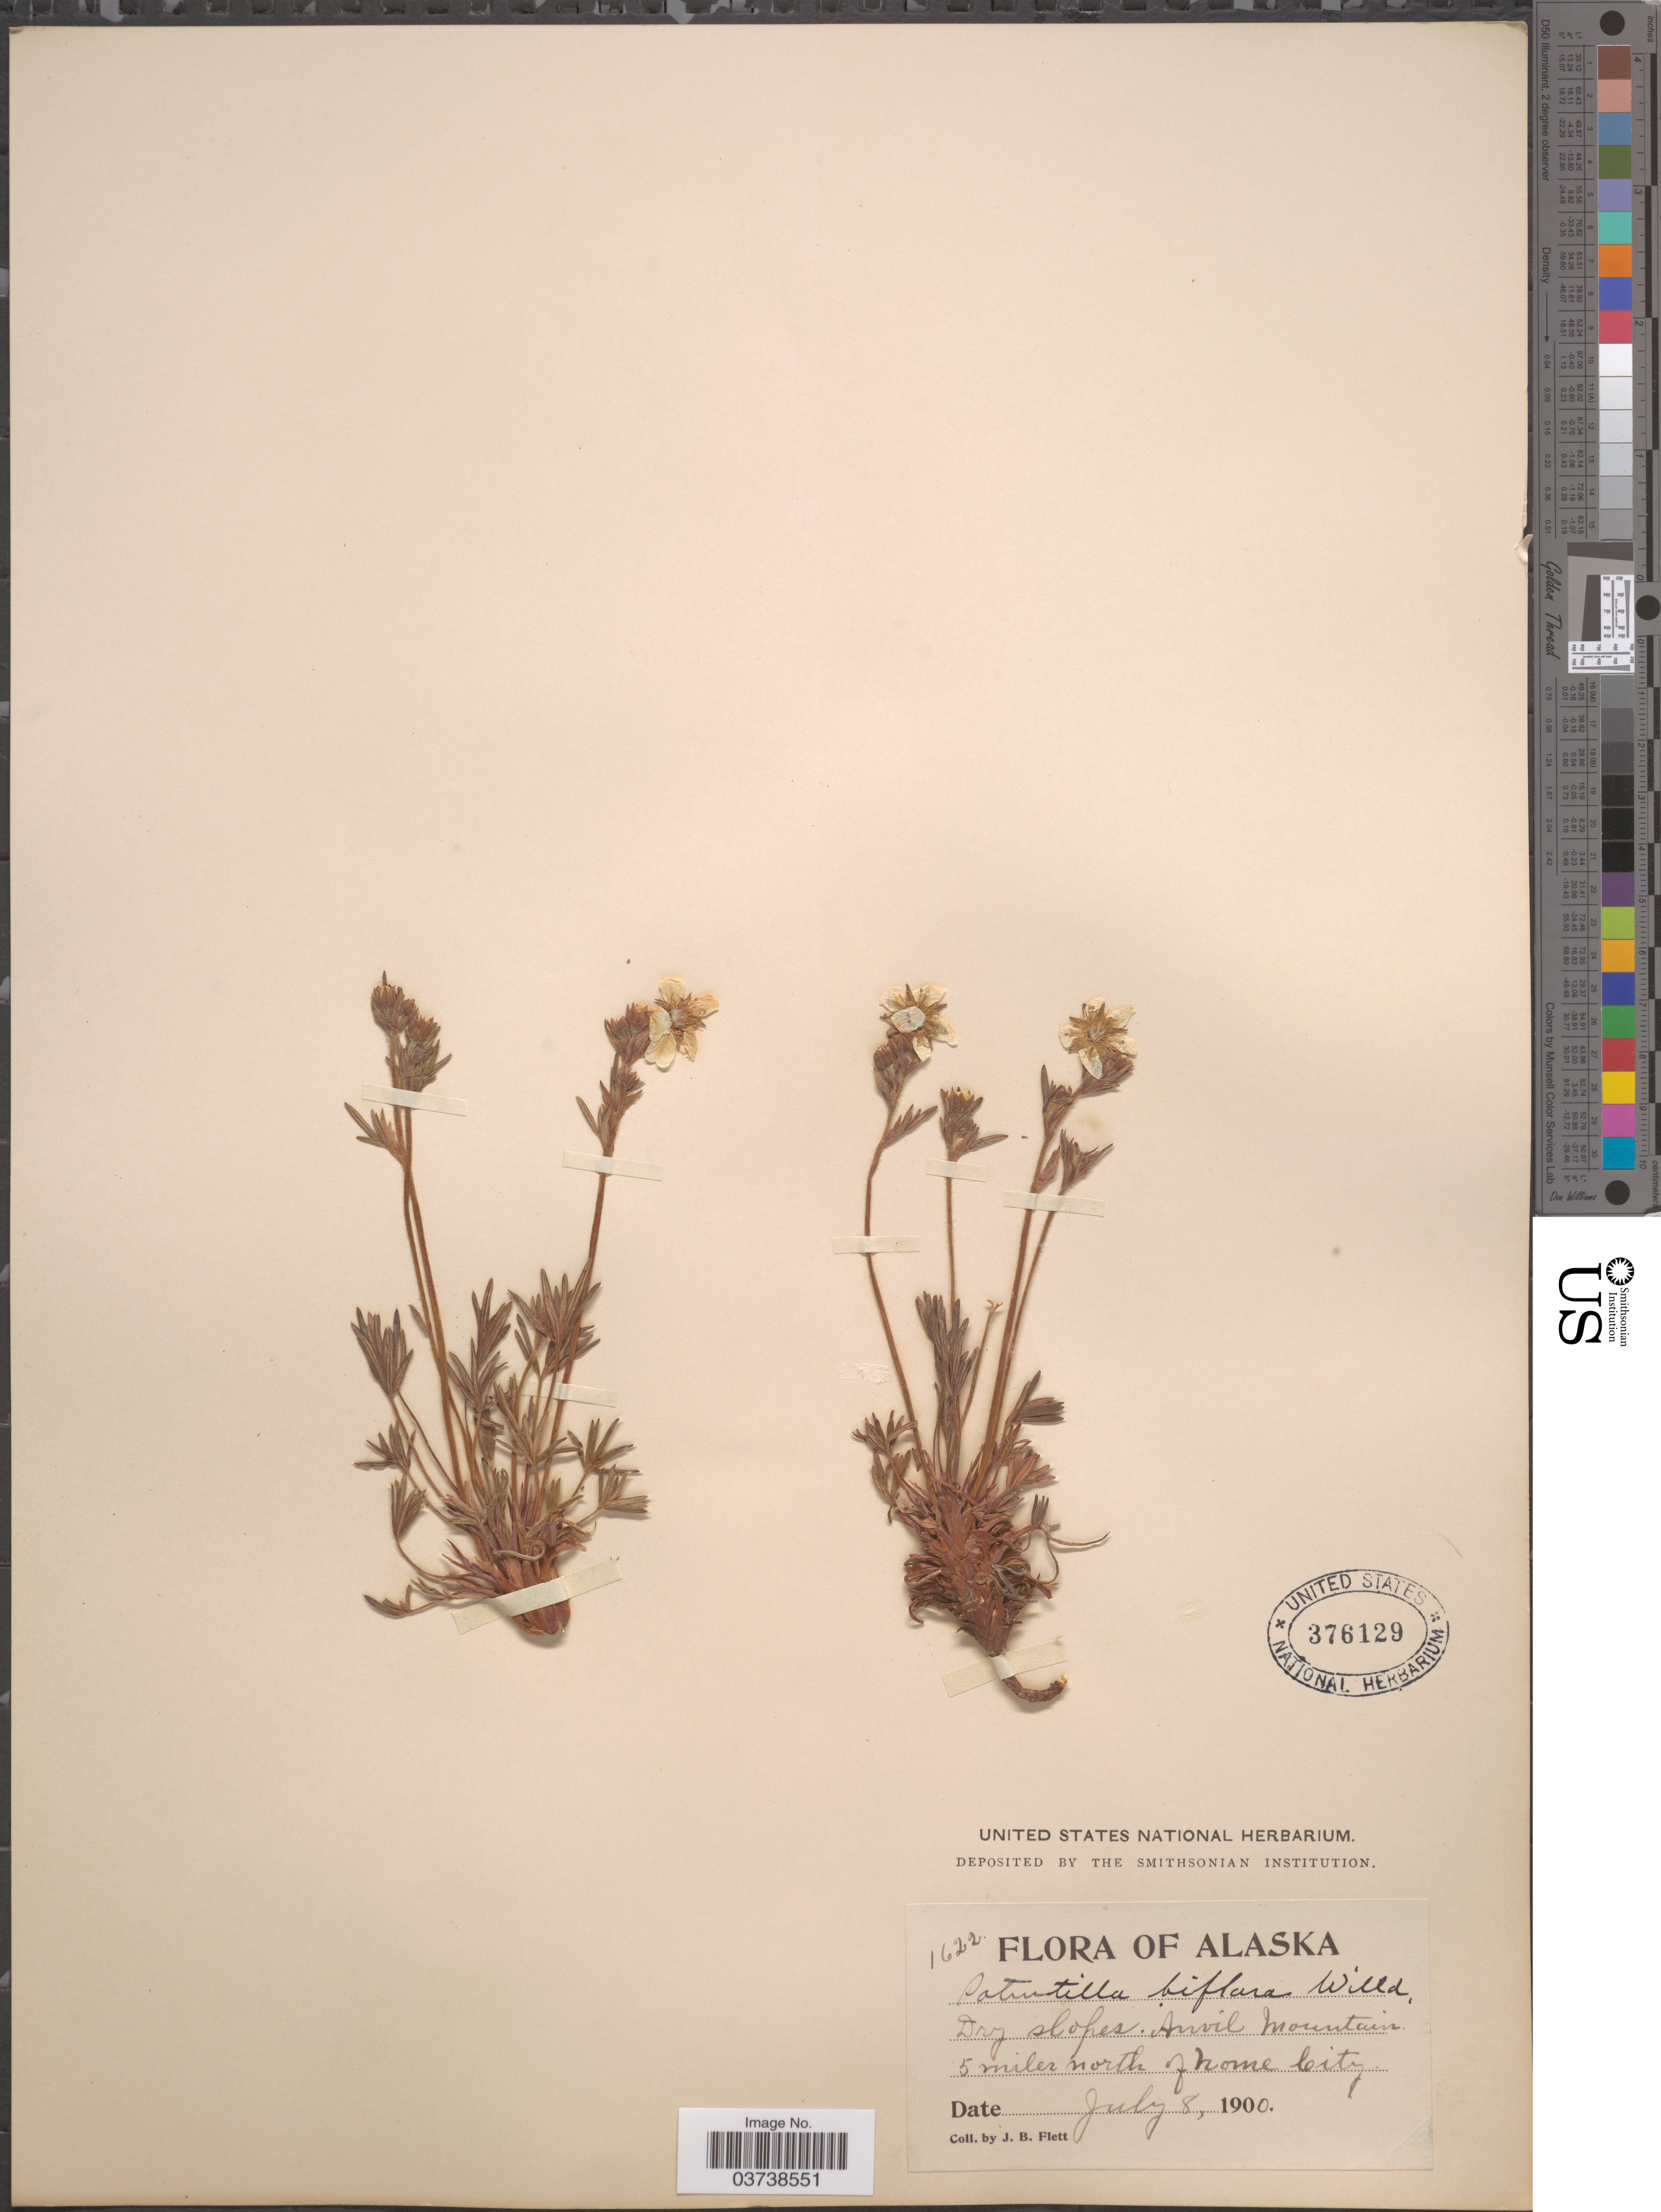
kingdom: Plantae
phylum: Tracheophyta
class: Magnoliopsida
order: Rosales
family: Rosaceae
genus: Potentilla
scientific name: Potentilla biflora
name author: Willd. ex Schltdl.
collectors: J. Flett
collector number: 1622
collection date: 1900-07-08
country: United States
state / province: Alaska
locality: Dry slopes. Anvil Mountain. 5 miles north of Nome City.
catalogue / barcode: US 376129